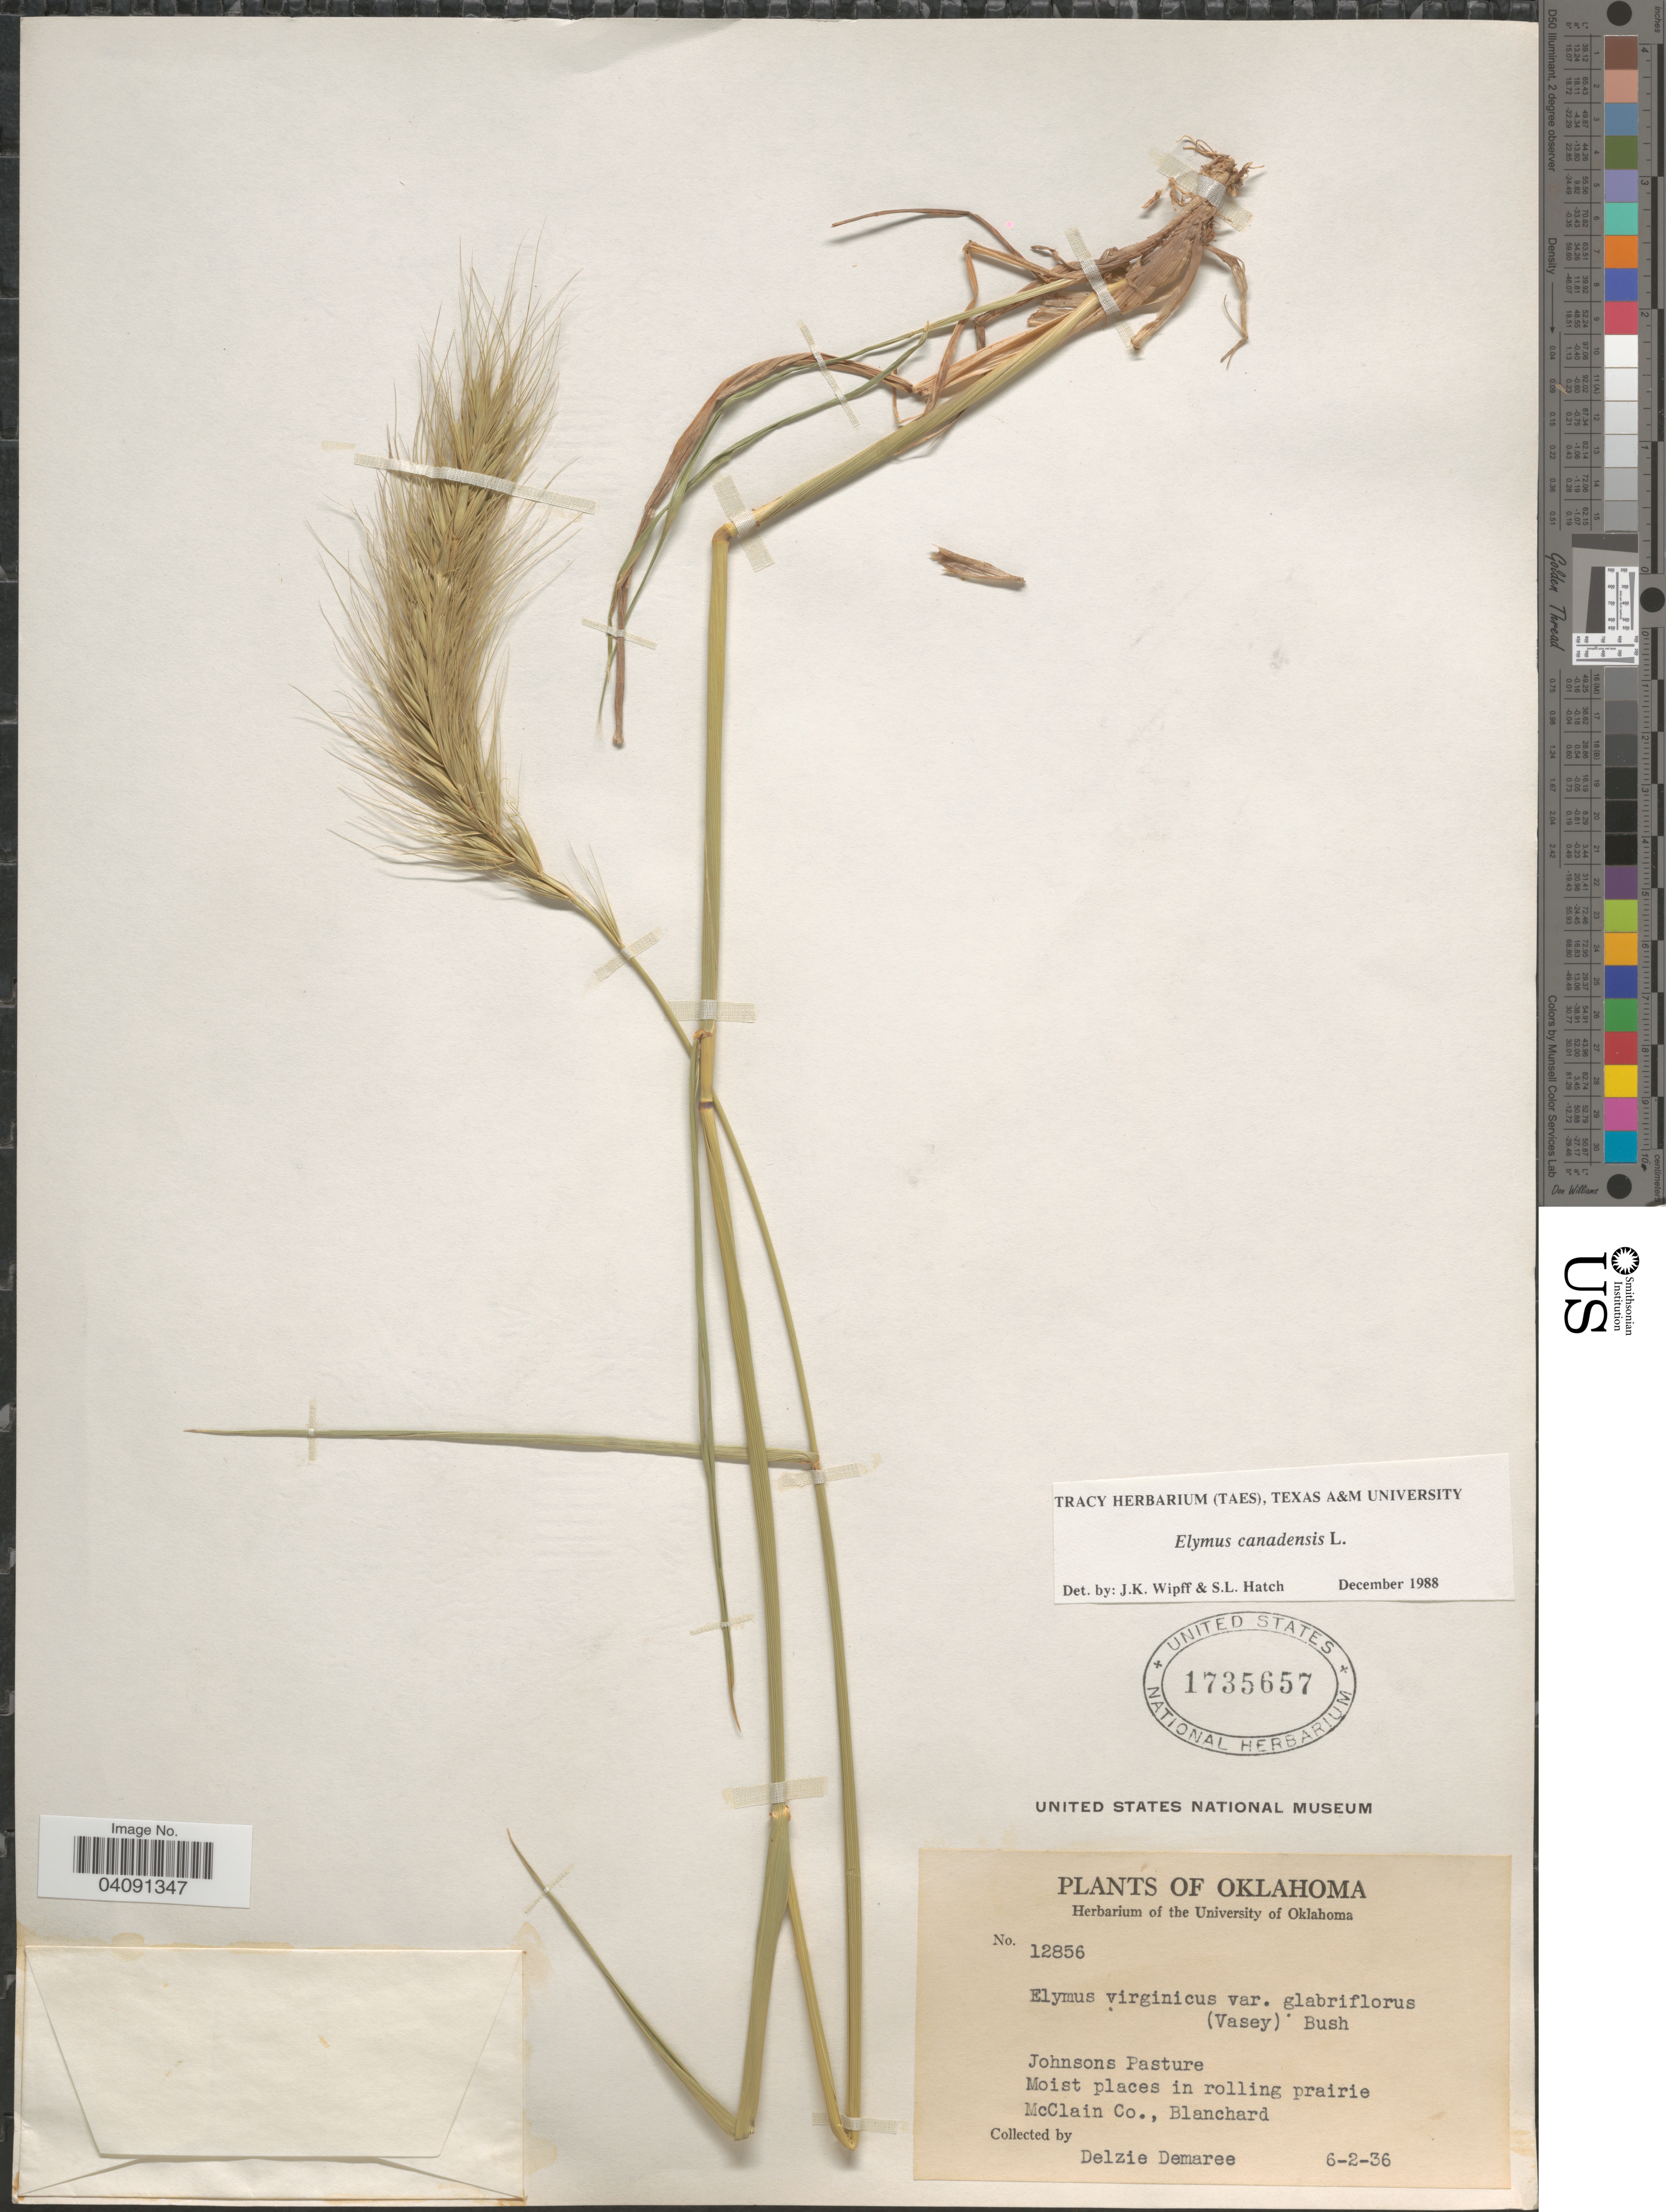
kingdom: Plantae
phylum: Tracheophyta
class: Liliopsida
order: Poales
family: Poaceae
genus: Elymus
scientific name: Elymus canadensis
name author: L.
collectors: D. Demaree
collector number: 12856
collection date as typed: Transcribed d/m/y: 2/6/36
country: United States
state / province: Oklahoma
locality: Johnsons Pasture. Moist places in rolling prairie. McClain Co., Blanchard.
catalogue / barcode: US 1735657